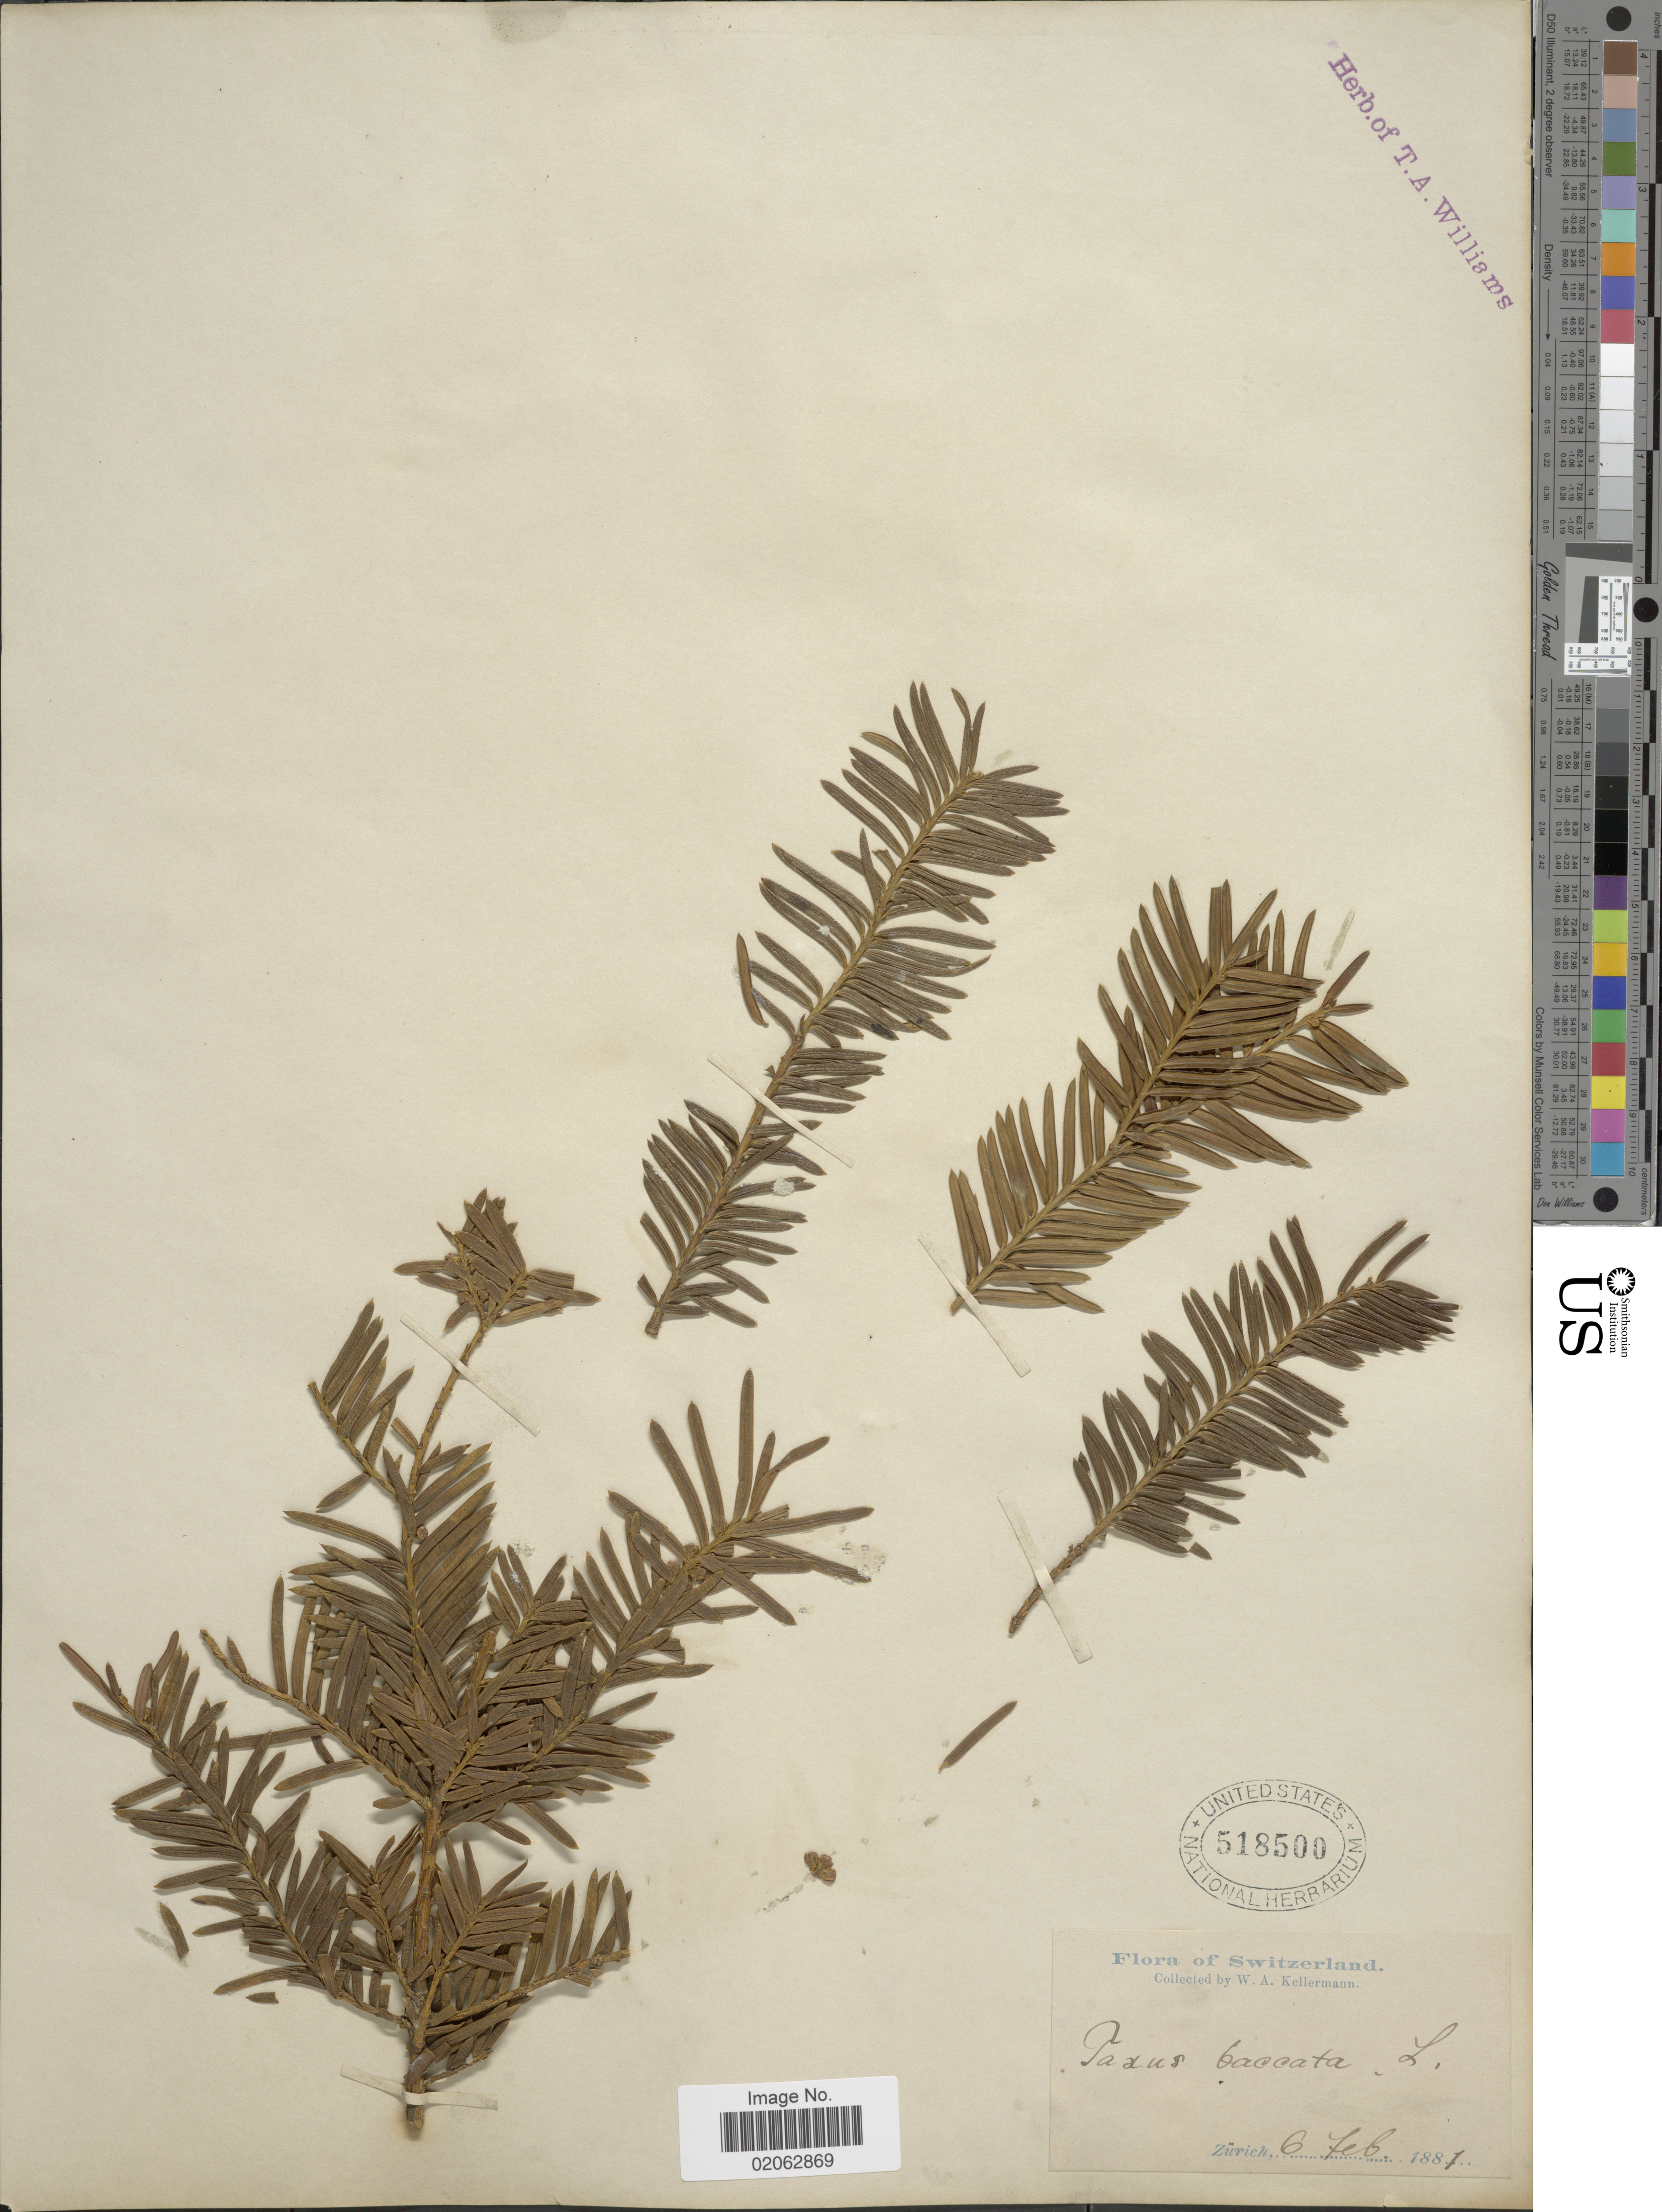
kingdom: Plantae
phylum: Tracheophyta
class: Pinopsida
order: Pinales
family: Taxaceae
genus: Taxus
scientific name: Taxus sp.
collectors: W. A. Kellermann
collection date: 1881-02-06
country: Switzerland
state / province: Zurich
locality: Zurich.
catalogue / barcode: US 518500